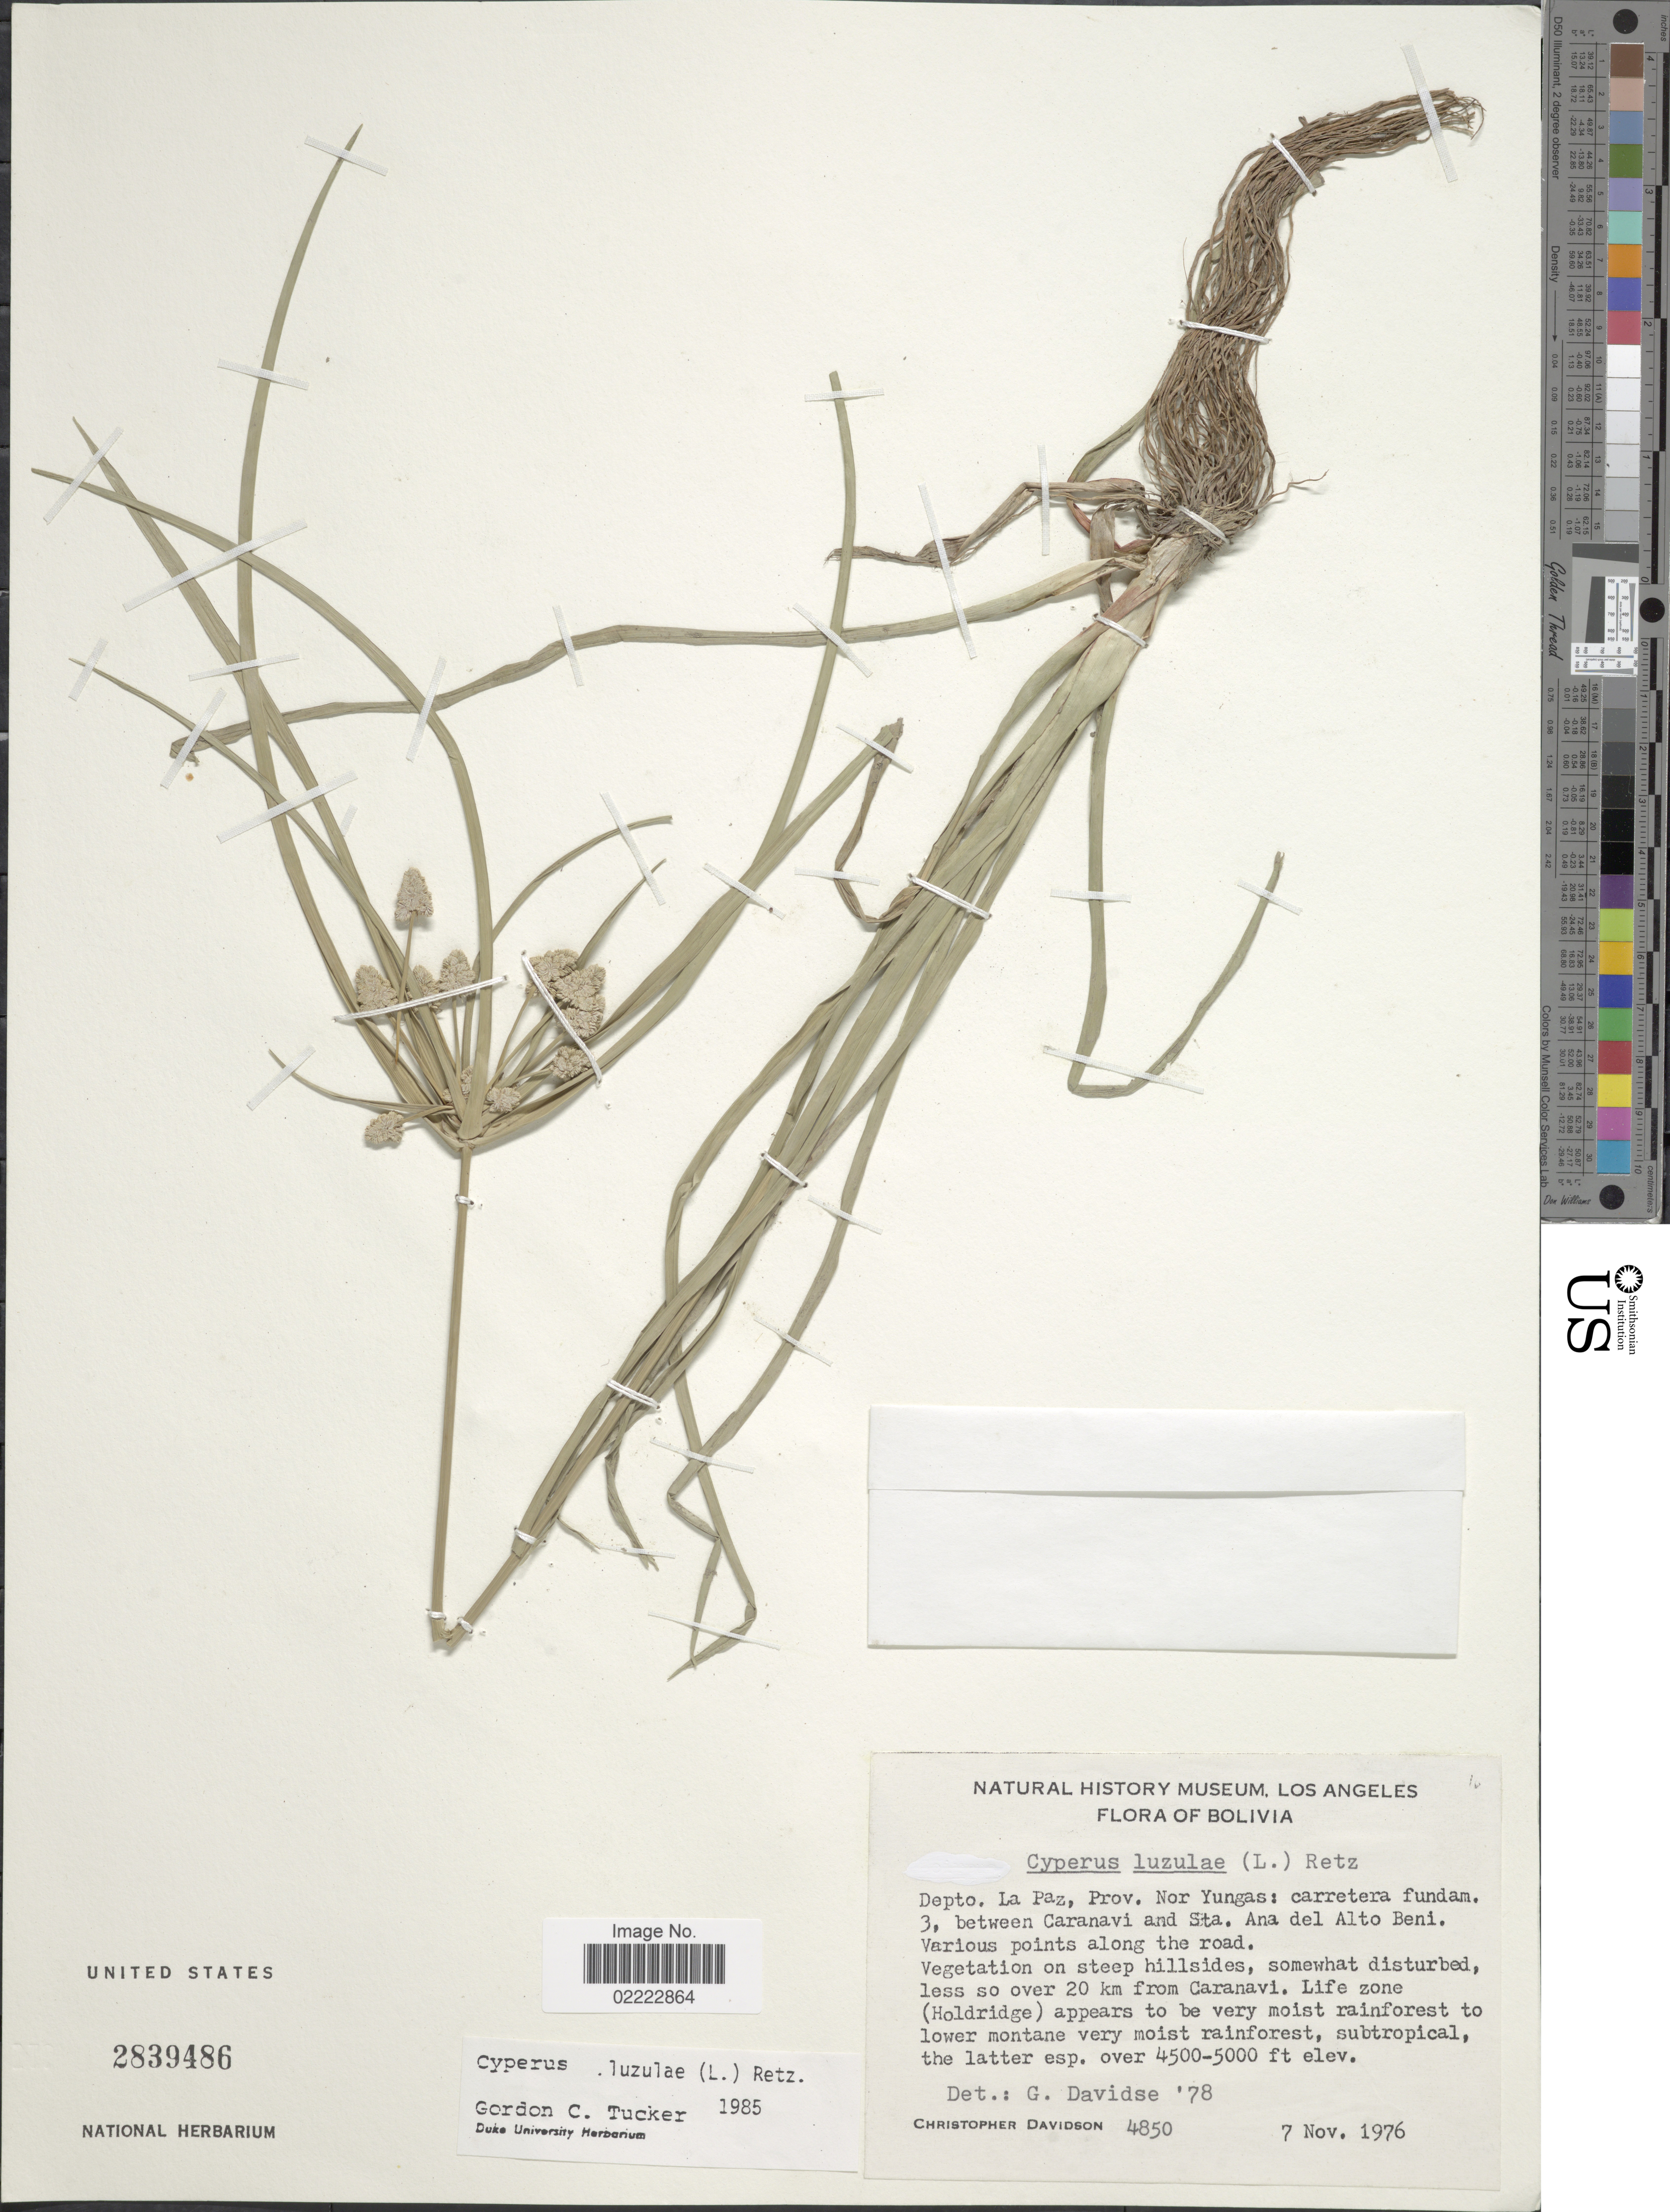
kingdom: Plantae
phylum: Tracheophyta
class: Liliopsida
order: Poales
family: Cyperaceae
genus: Cyperus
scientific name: Cyperus luzulae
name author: (L.) Rottb. ex Retz.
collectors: C. Davidson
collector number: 4850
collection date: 1976-11-07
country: Bolivia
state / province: La Paz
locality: Depto. La Paz, Prov. Nor Yungas: carretera fundam. 3, between Caranavi and Sta. Ana del Alto Beni, less so over 20 km from Caranavi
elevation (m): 1372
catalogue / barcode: US 2839486